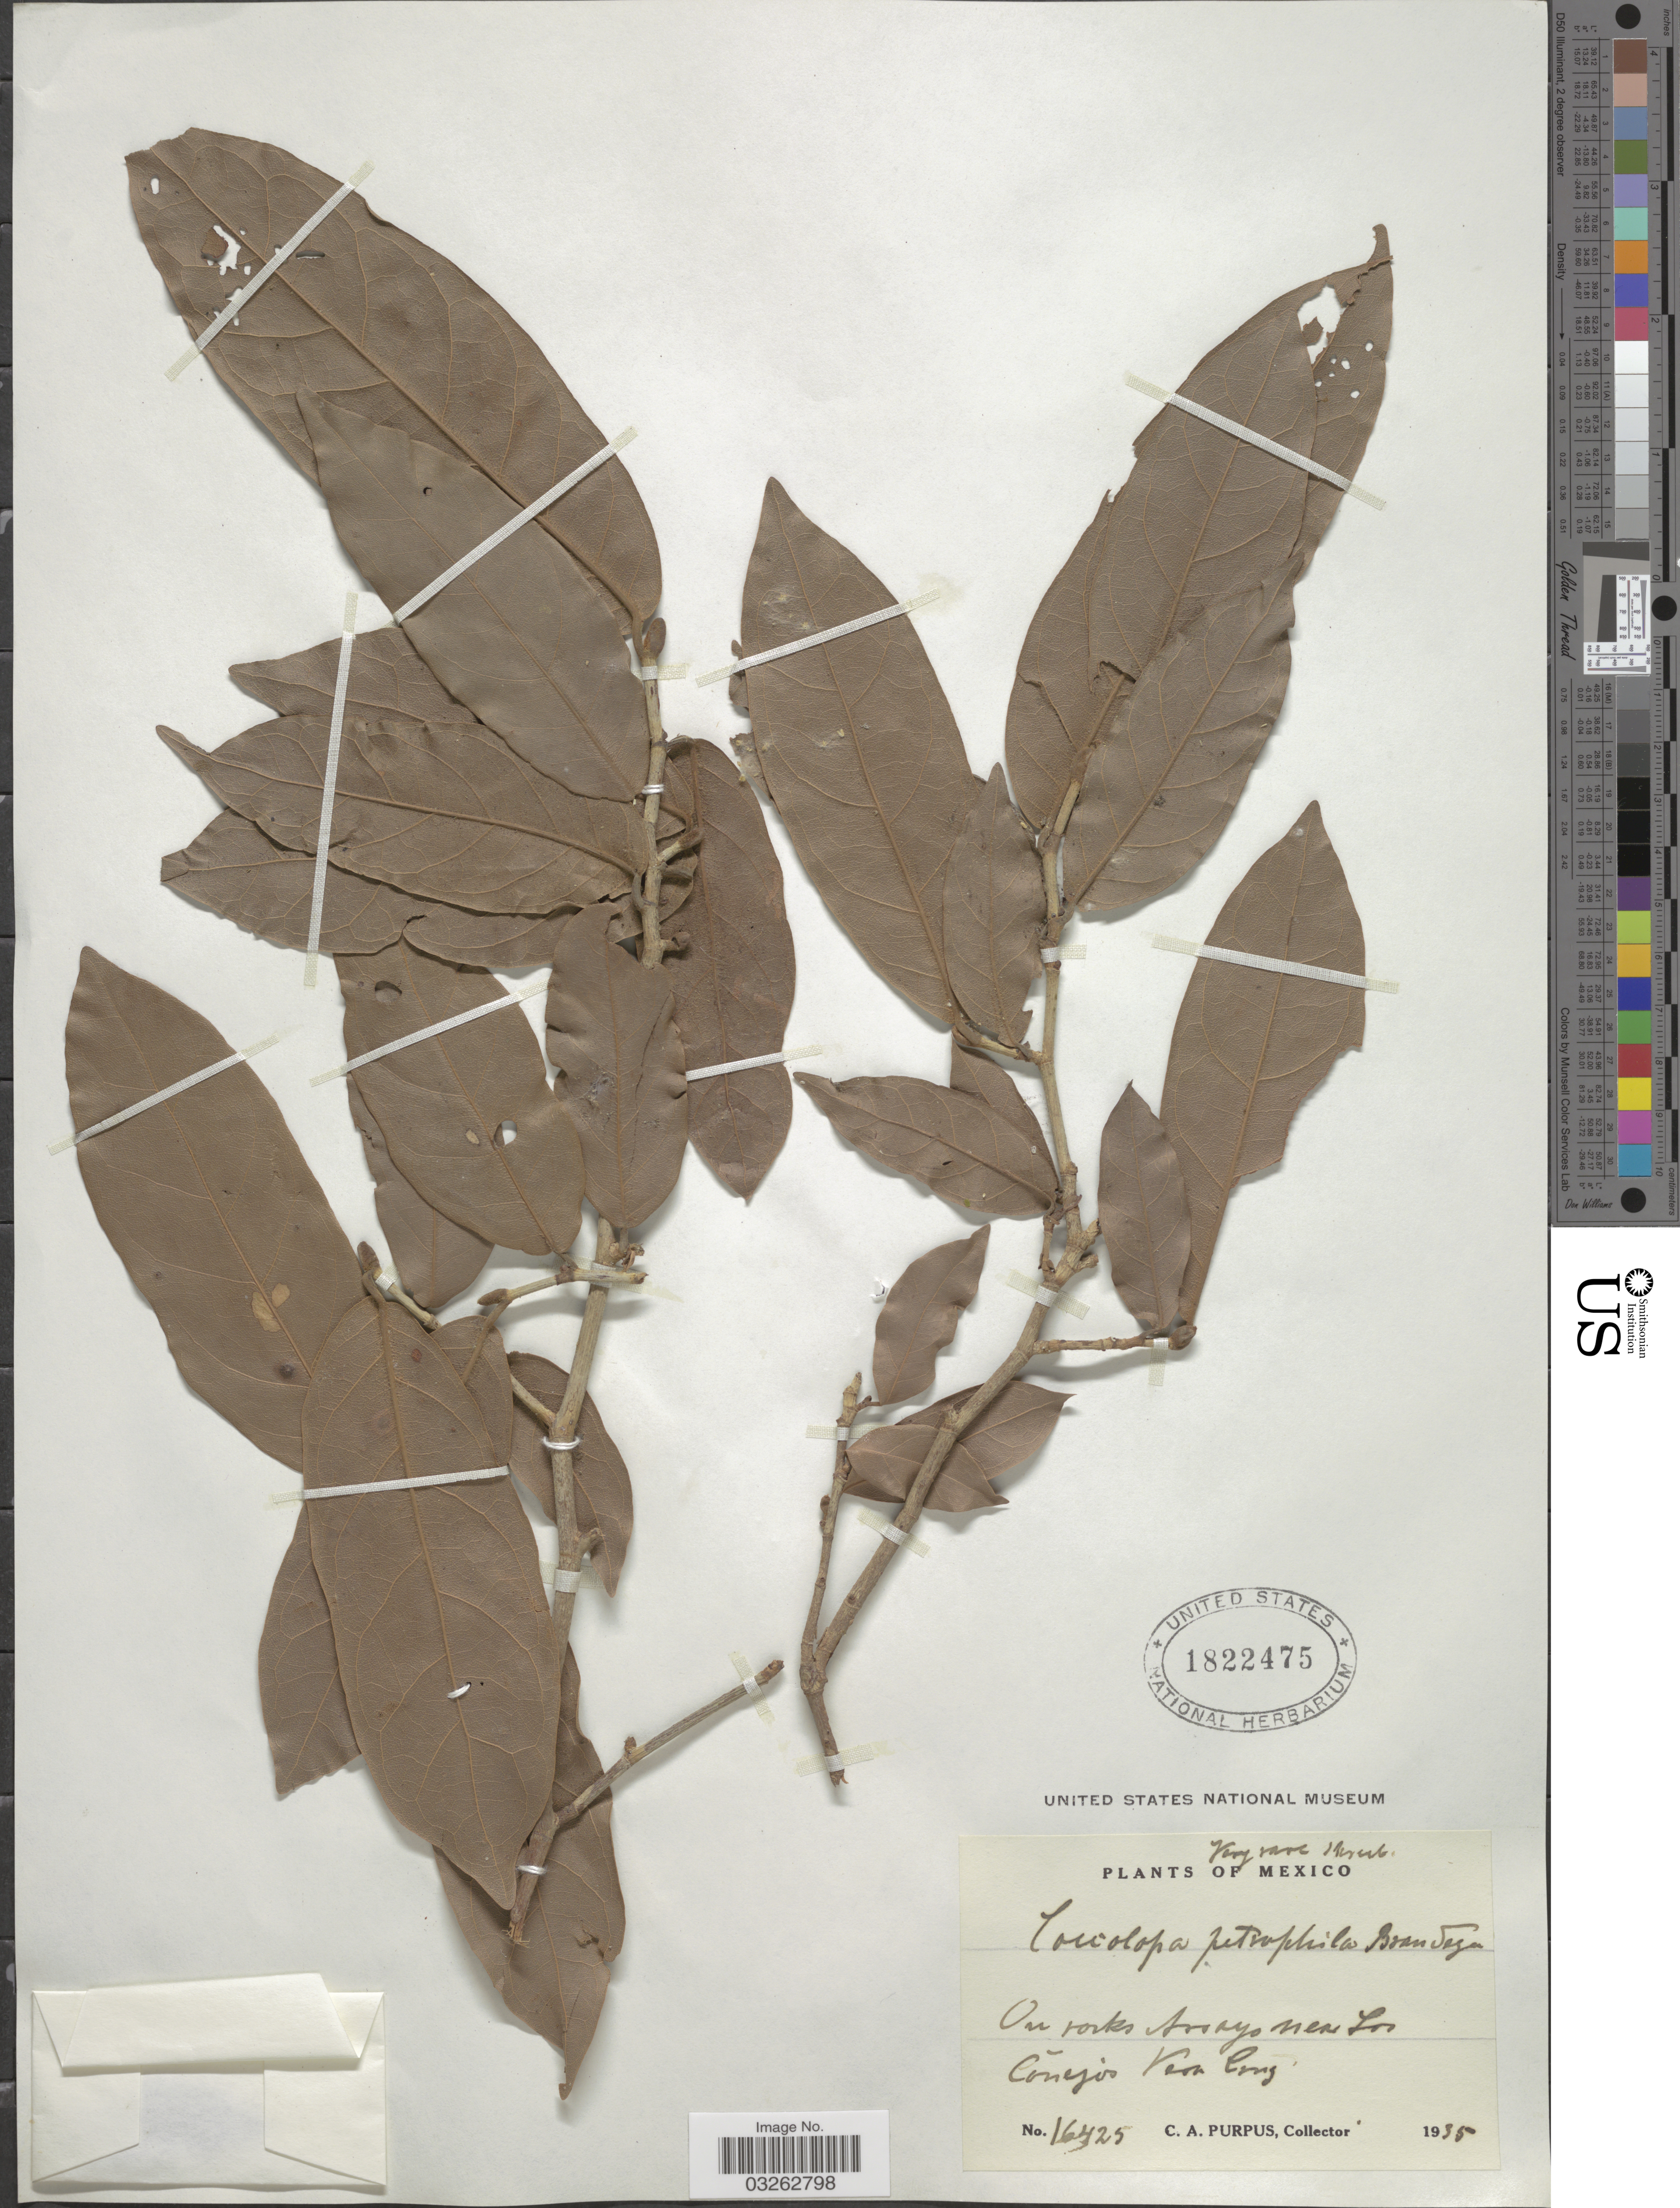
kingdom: Plantae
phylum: Tracheophyta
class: Magnoliopsida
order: Caryophyllales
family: Polygonaceae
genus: Coccoloba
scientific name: Coccoloba humboldtii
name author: Meisn.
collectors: C. A. Purpus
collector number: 16425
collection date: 1935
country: Mexico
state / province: Veracruz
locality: On route Arroyo near Los Coñejos, Vera Cruz.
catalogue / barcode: US 1822475